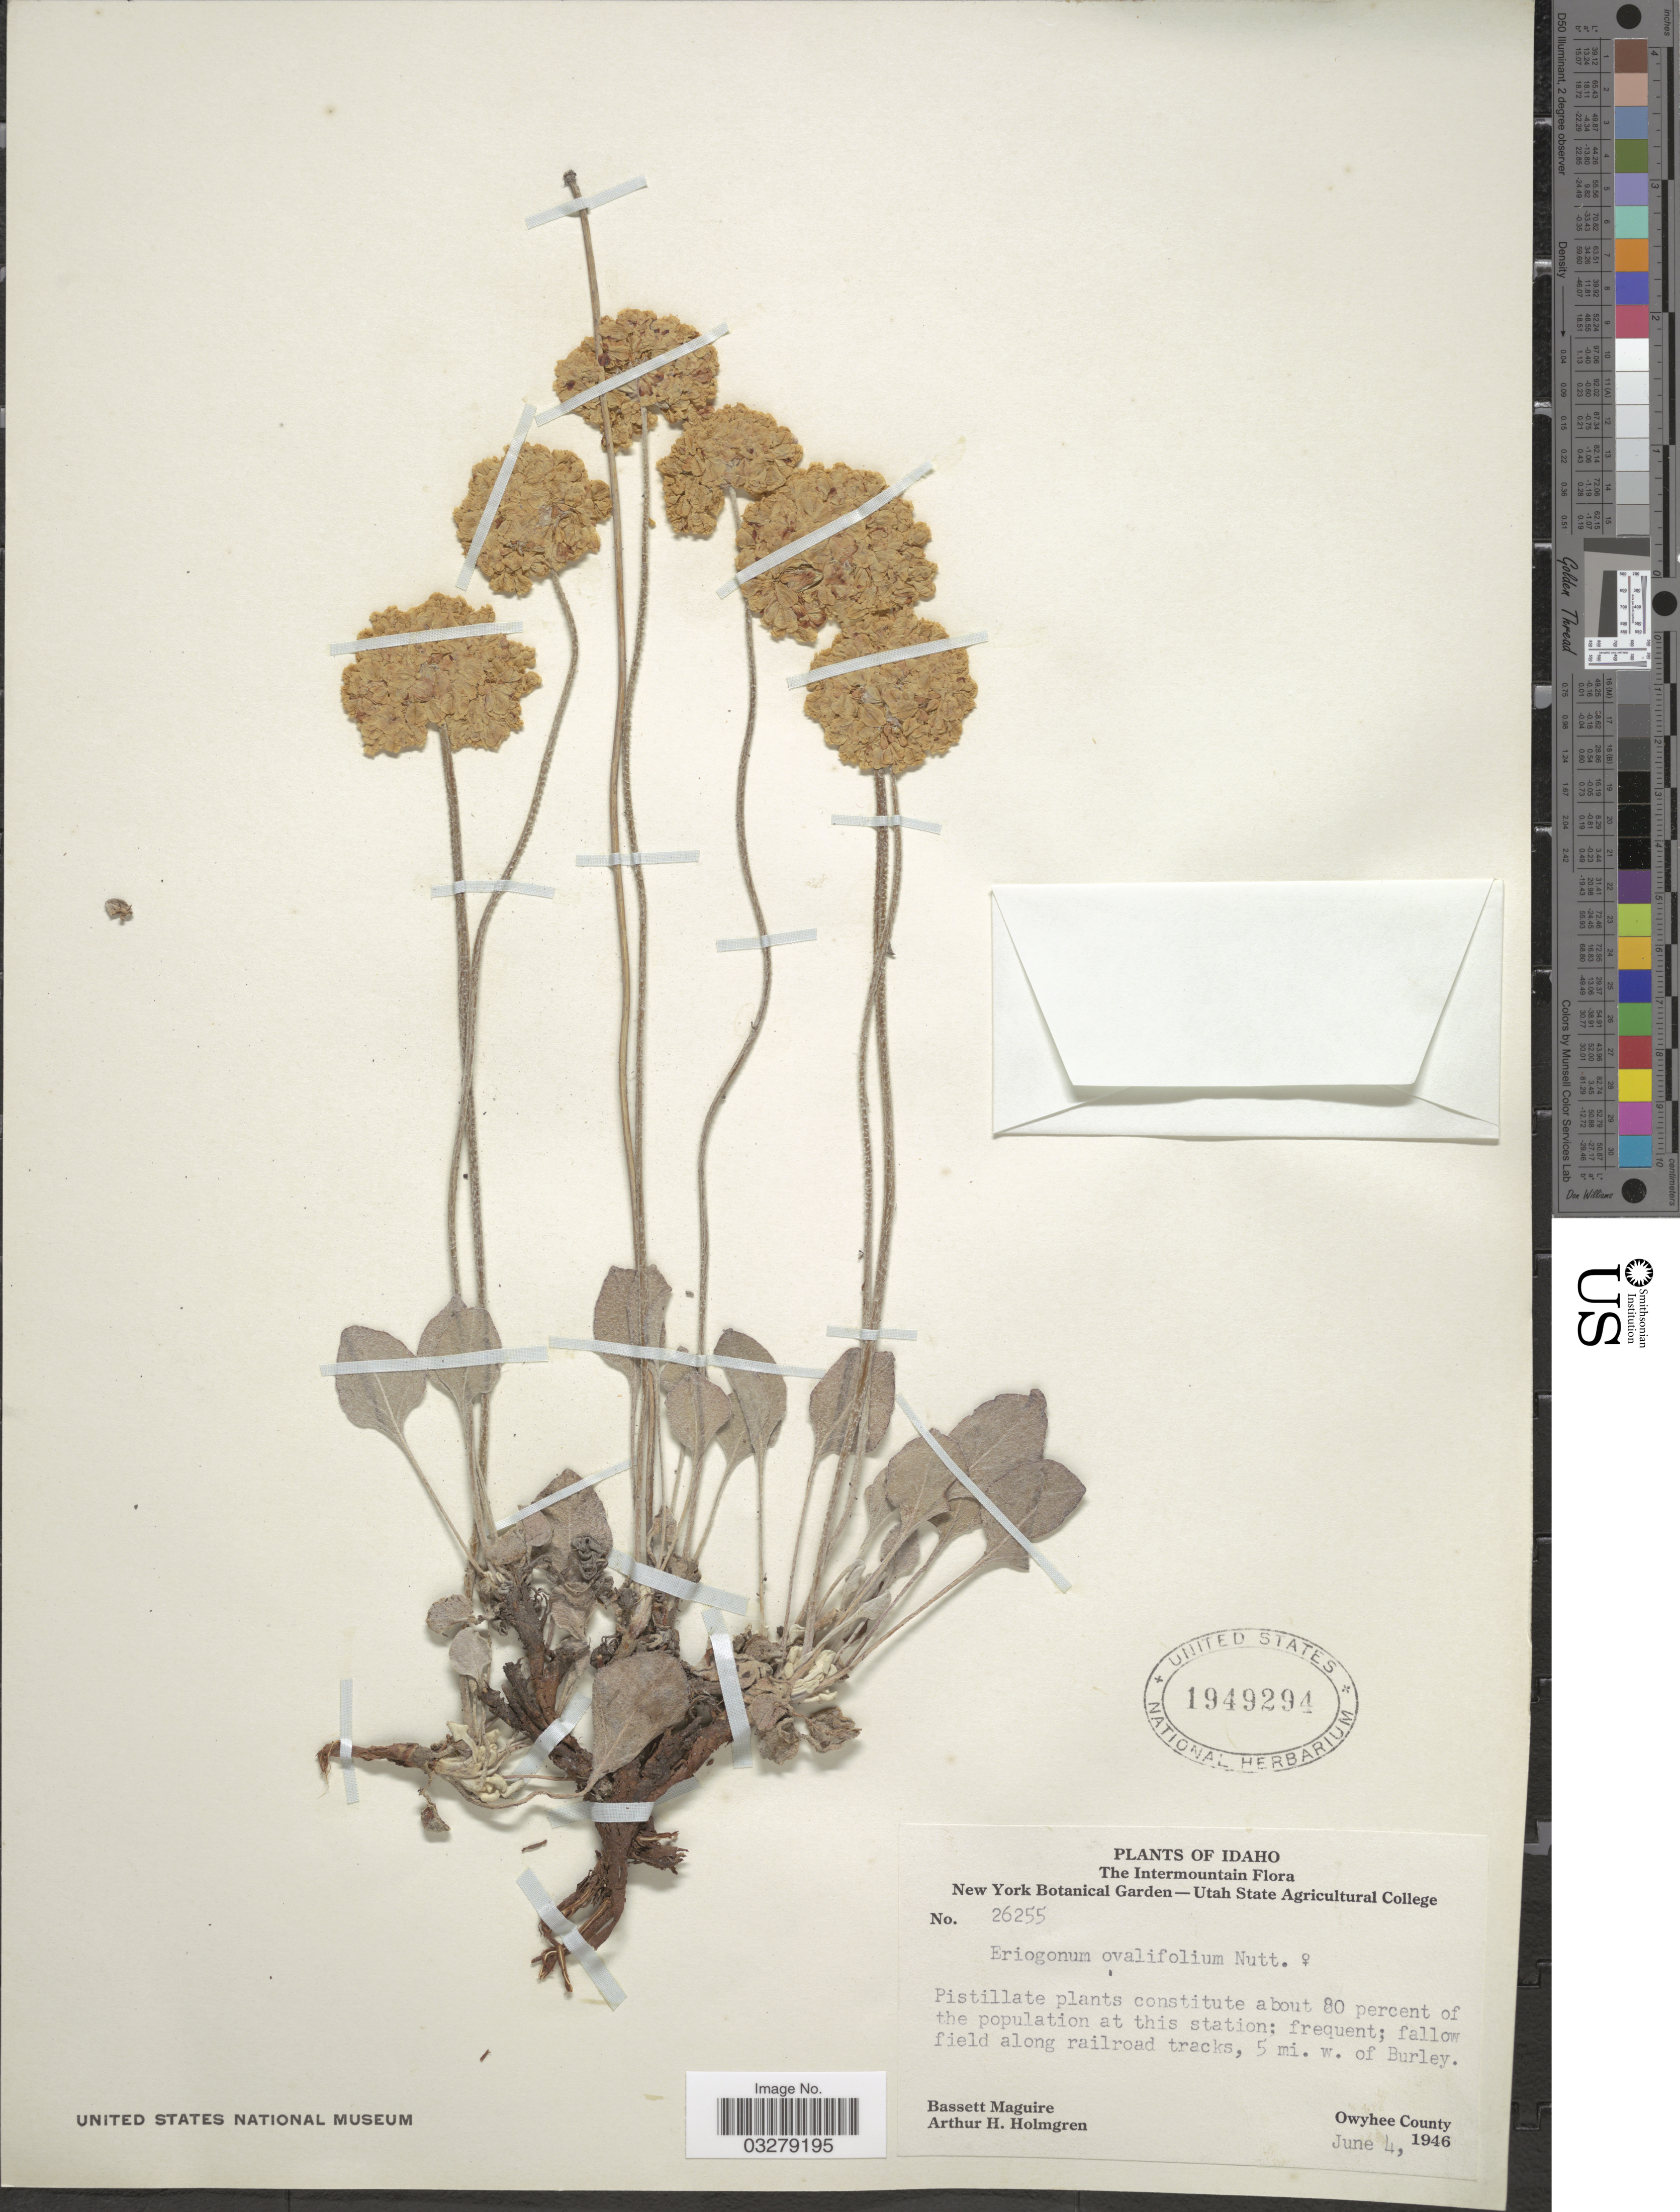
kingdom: Plantae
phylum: Tracheophyta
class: Magnoliopsida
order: Caryophyllales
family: Polygonaceae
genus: Eriogonum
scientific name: Eriogonum ovalifolium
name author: Nutt.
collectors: B. Maguire & A. H. Holmgren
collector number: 26255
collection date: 1946-06-04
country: United States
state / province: Idaho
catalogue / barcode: US 1949294